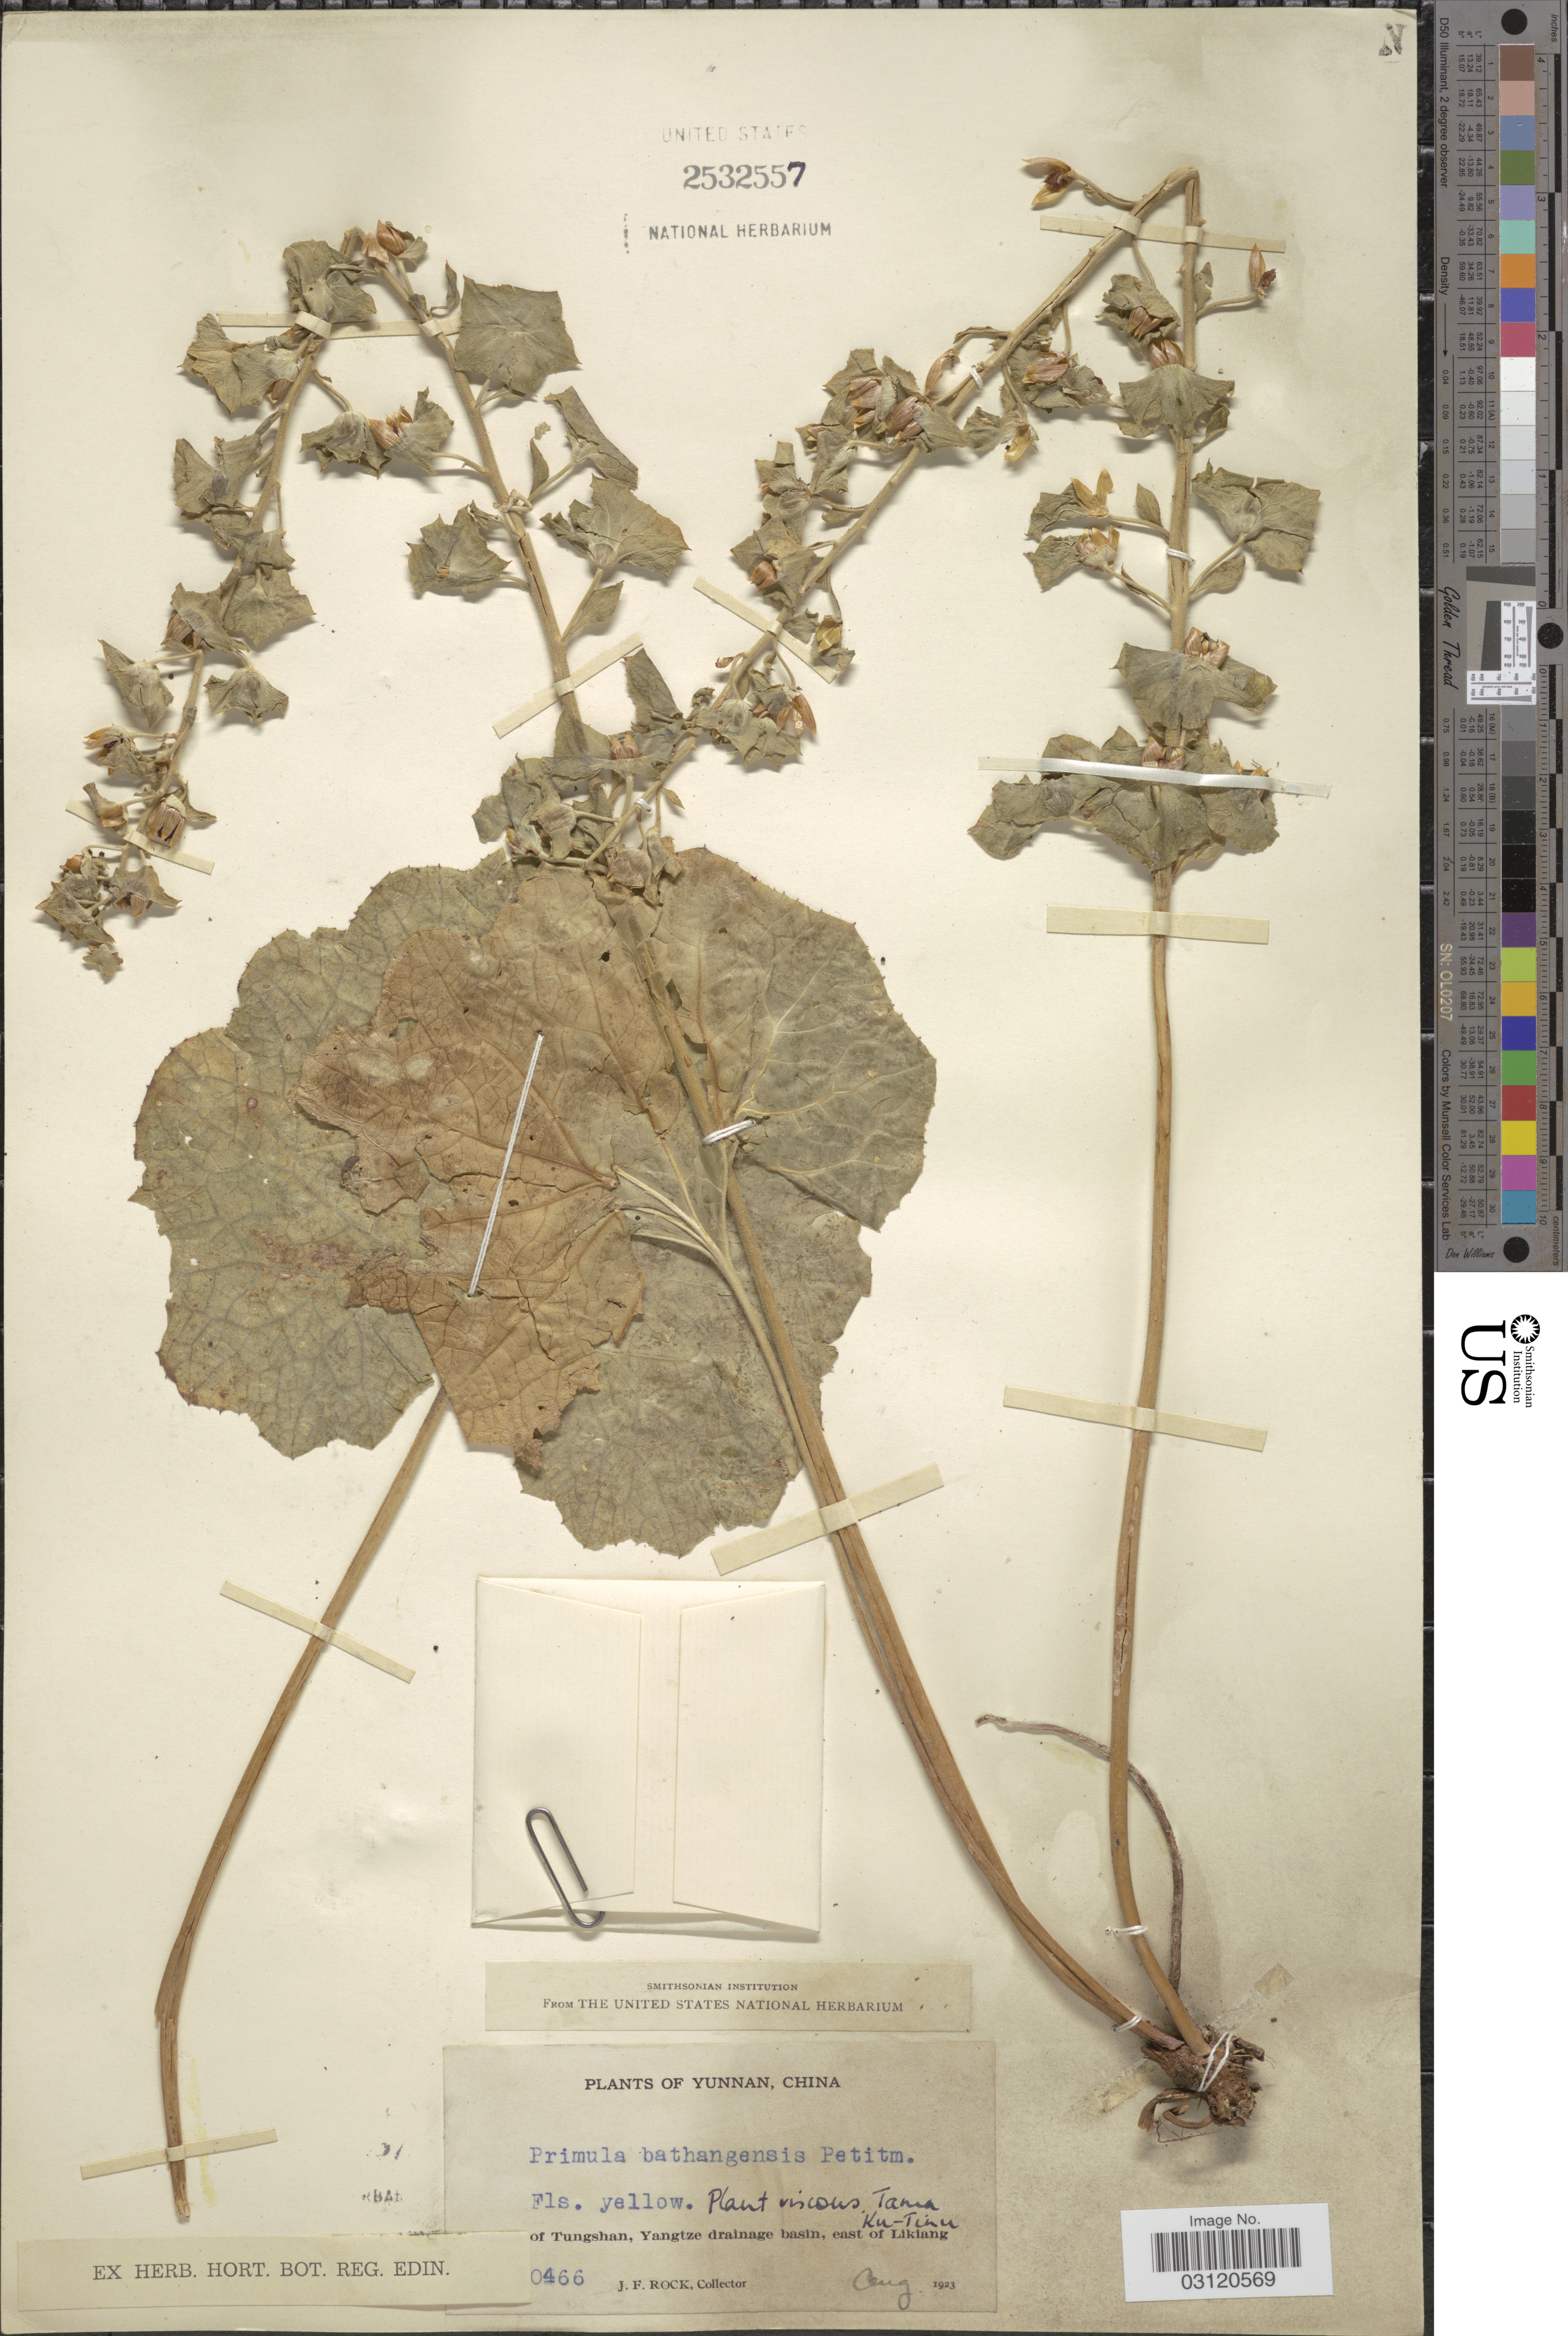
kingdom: Plantae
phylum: Tracheophyta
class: Magnoliopsida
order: Ericales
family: Primulaceae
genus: Primula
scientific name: Primula bathangensis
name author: Petitm.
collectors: J. Rock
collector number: !0466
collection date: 1923-08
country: China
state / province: Yunnan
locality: Plant viscous Tama, Ku-Tinu, of Tungshan, Yangtze drainage basin, east of Likiang.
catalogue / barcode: US 2532557